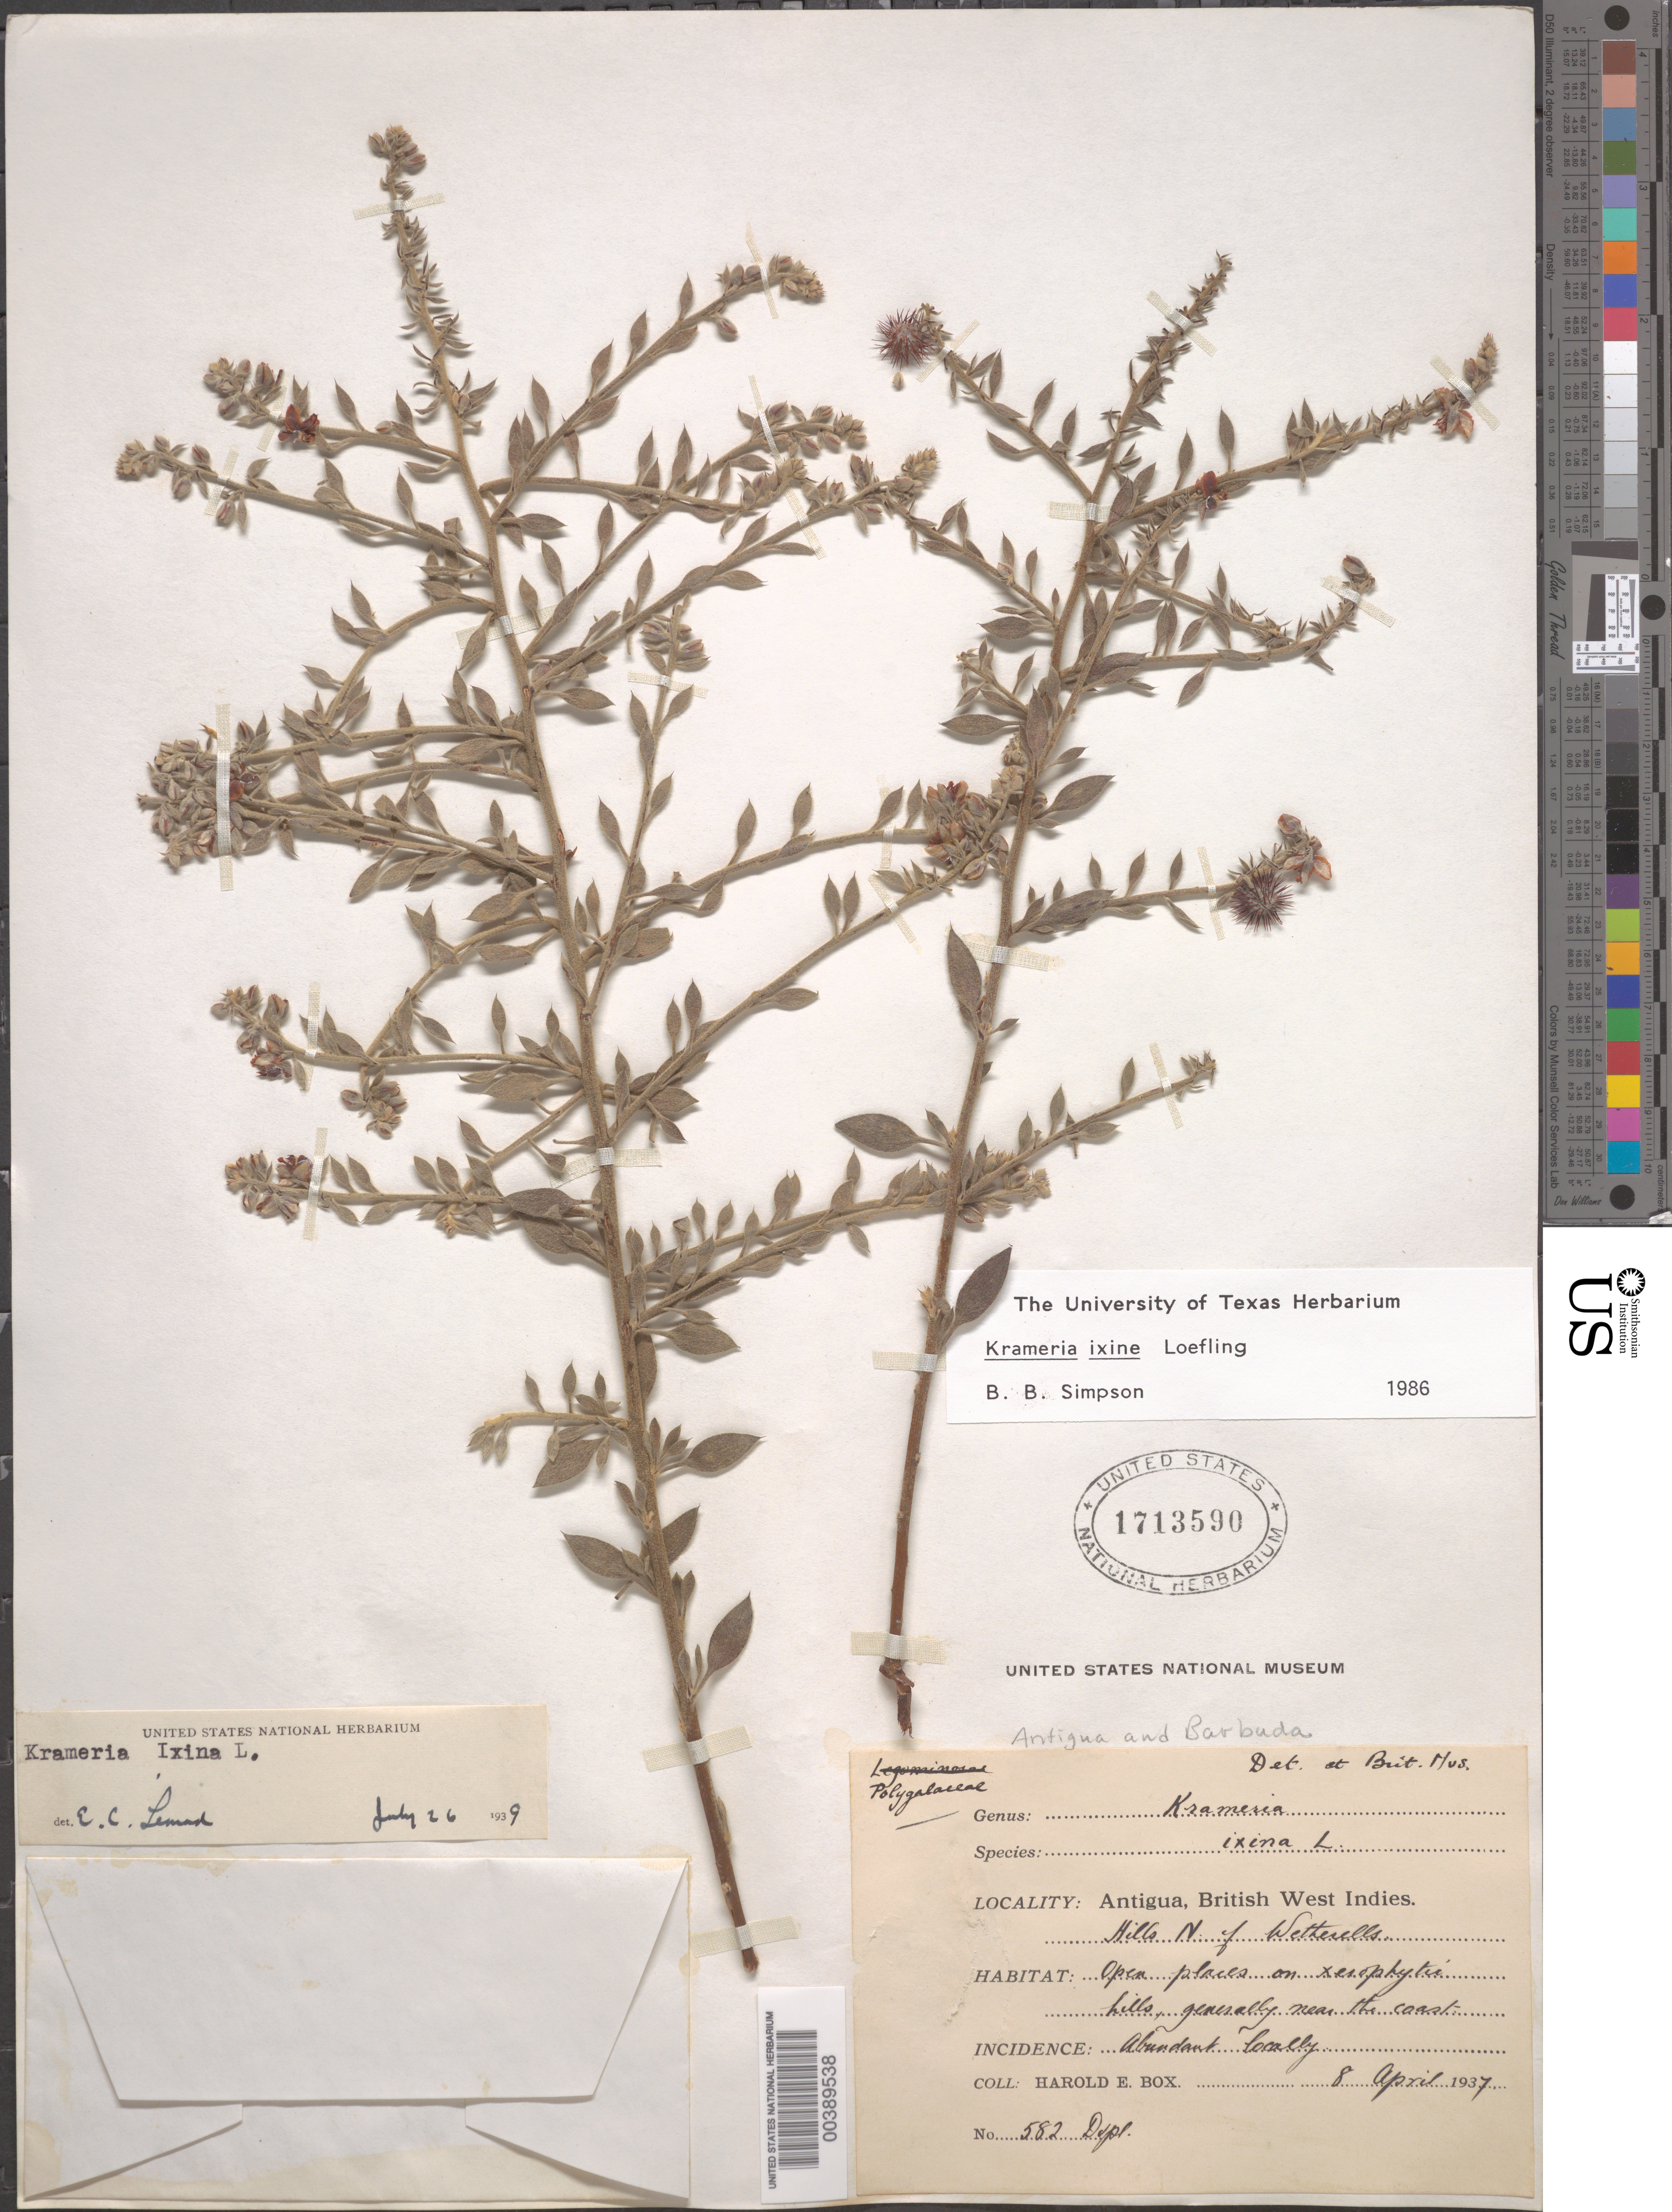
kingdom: Plantae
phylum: Tracheophyta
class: Magnoliopsida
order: Zygophyllales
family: Krameriaceae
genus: Krameria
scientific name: Krameria ixine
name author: L.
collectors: H. E. Box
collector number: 582 Dupl.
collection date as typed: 08 Apr 1937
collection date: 1937-04-08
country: Antigua and Barbuda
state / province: Saint John (?)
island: Antigua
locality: Hills N of Wetherells. [= Wetherell Point, Saint John Parish?]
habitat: Open places on xerophytic hills generally near the coast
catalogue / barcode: US 1713590